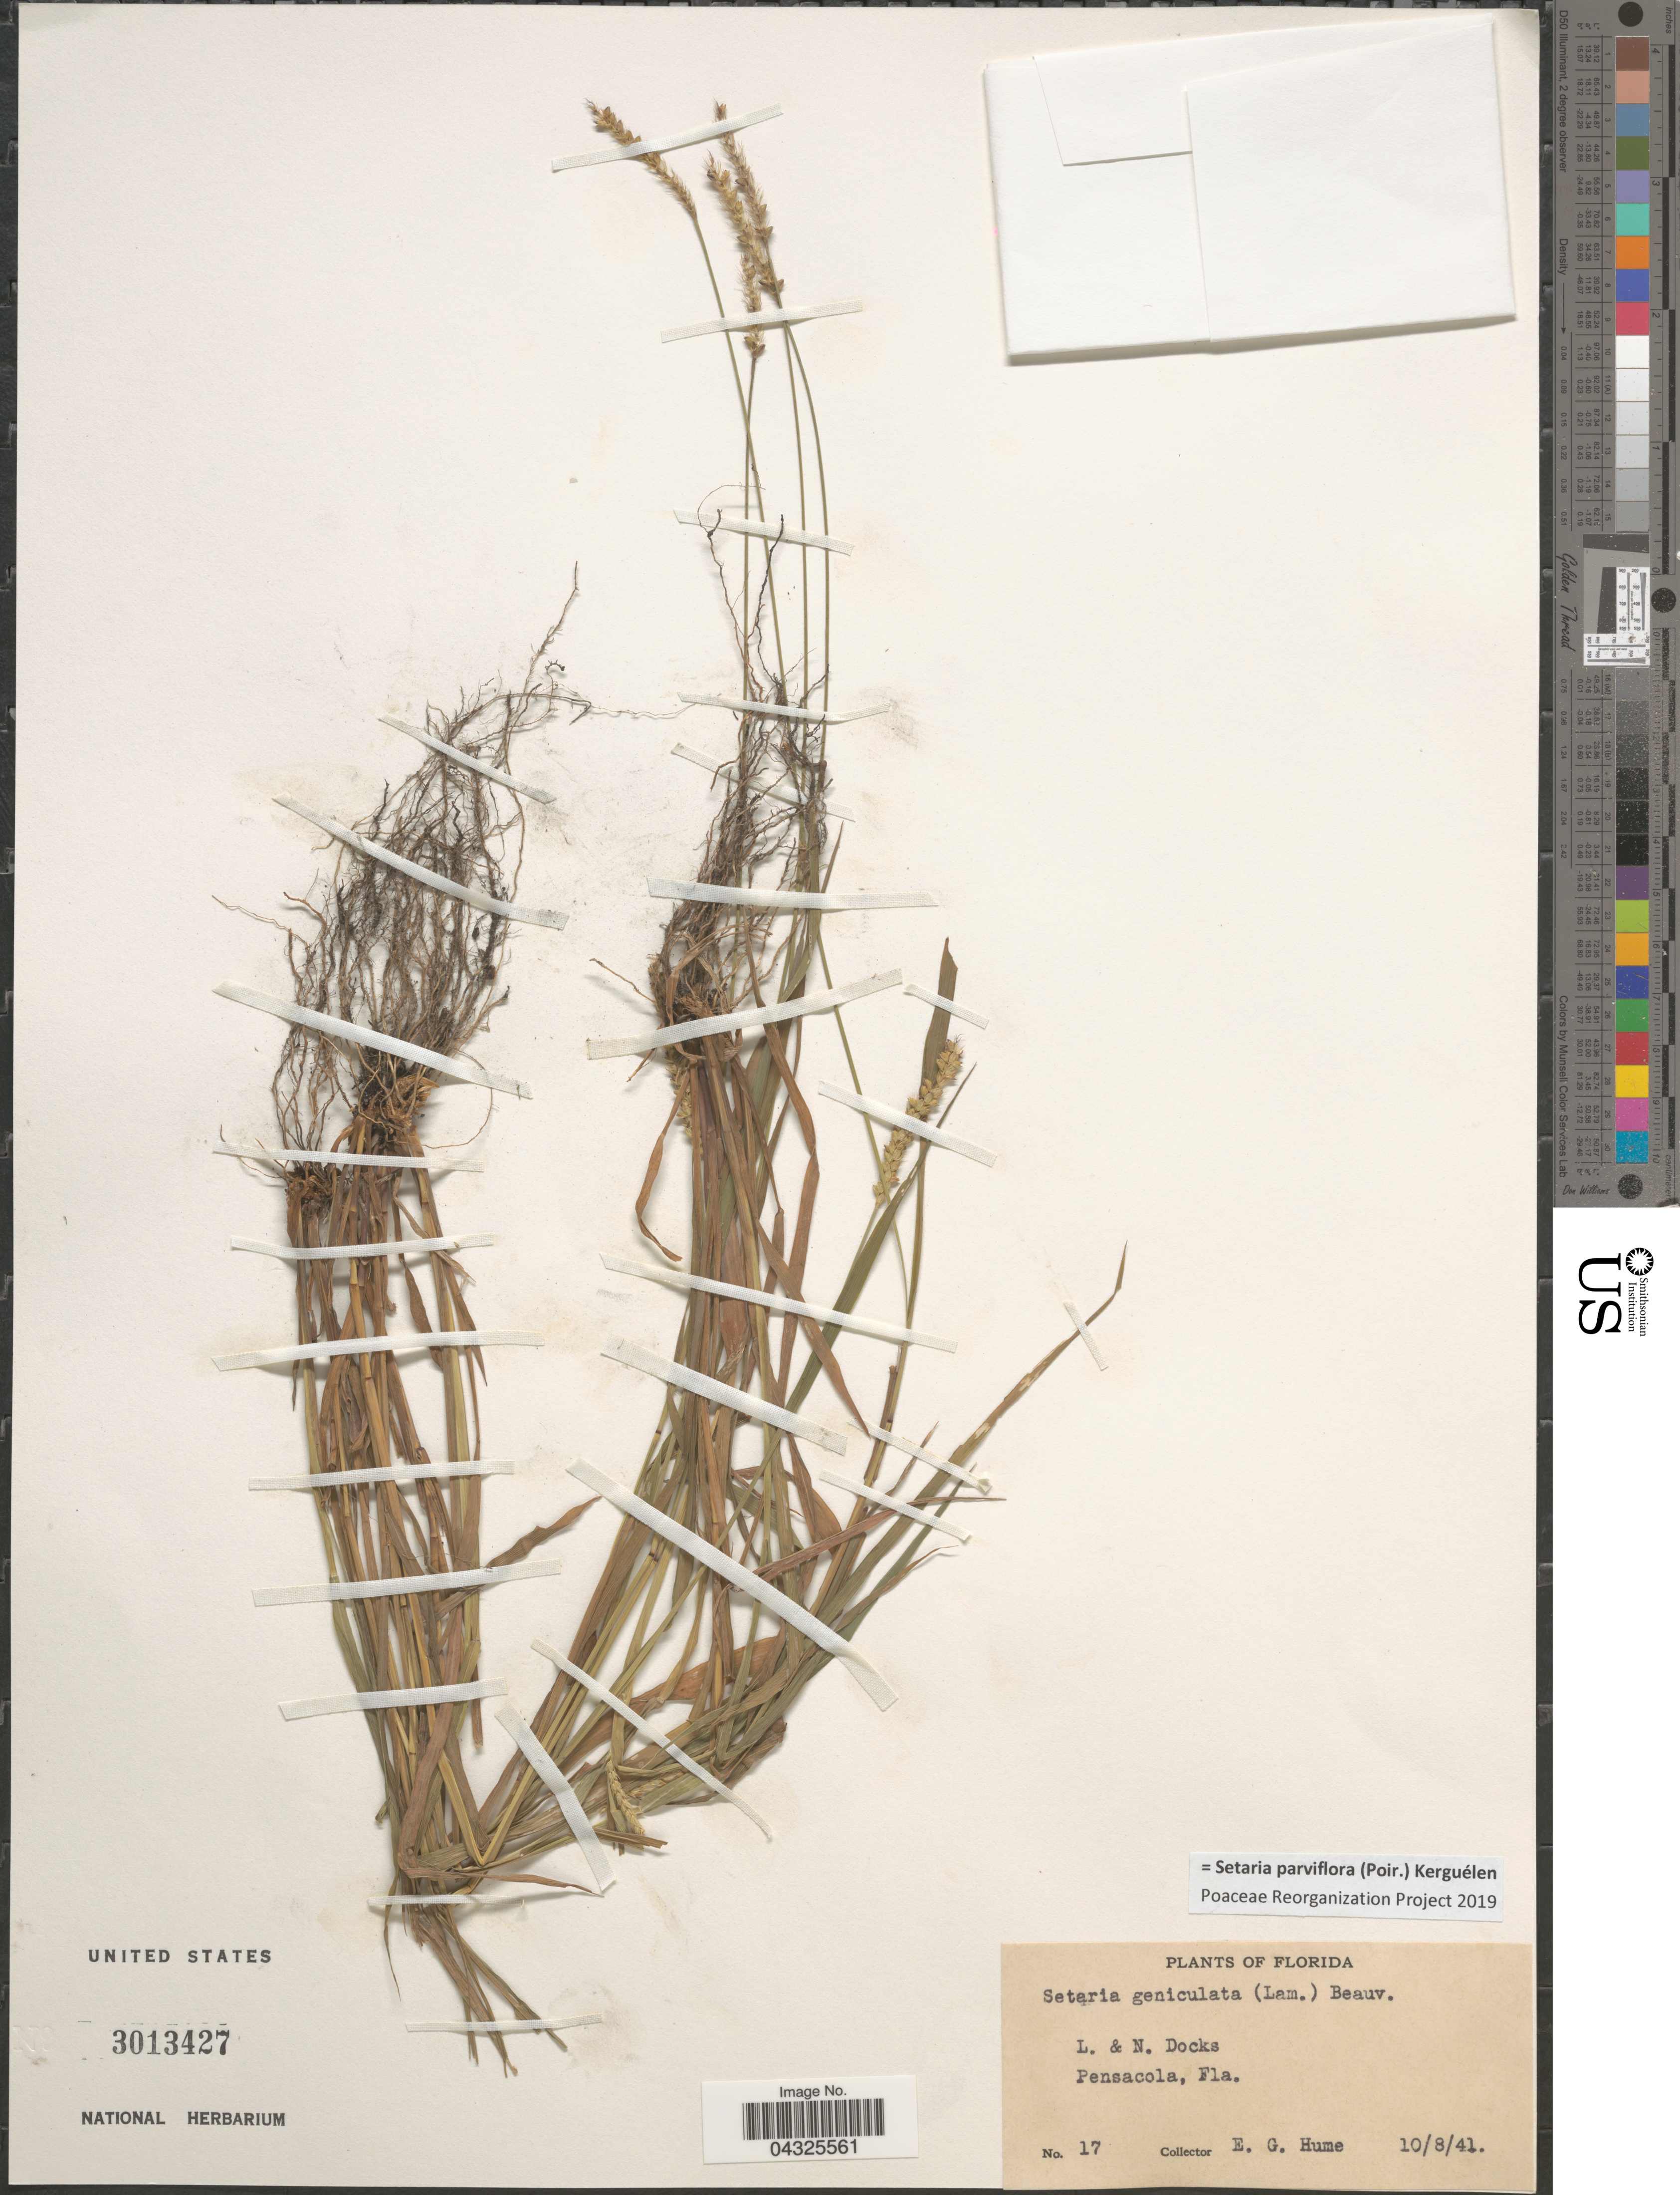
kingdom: Plantae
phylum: Tracheophyta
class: Liliopsida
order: Poales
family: Poaceae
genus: Setaria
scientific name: Setaria parviflora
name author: (Poir.) Kerguélen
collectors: E. Hume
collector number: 17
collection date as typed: Transcribed d/m/y: 8/10/41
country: United States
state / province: Florida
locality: L. & N. Docks. Pensacola.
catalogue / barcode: US 3013427